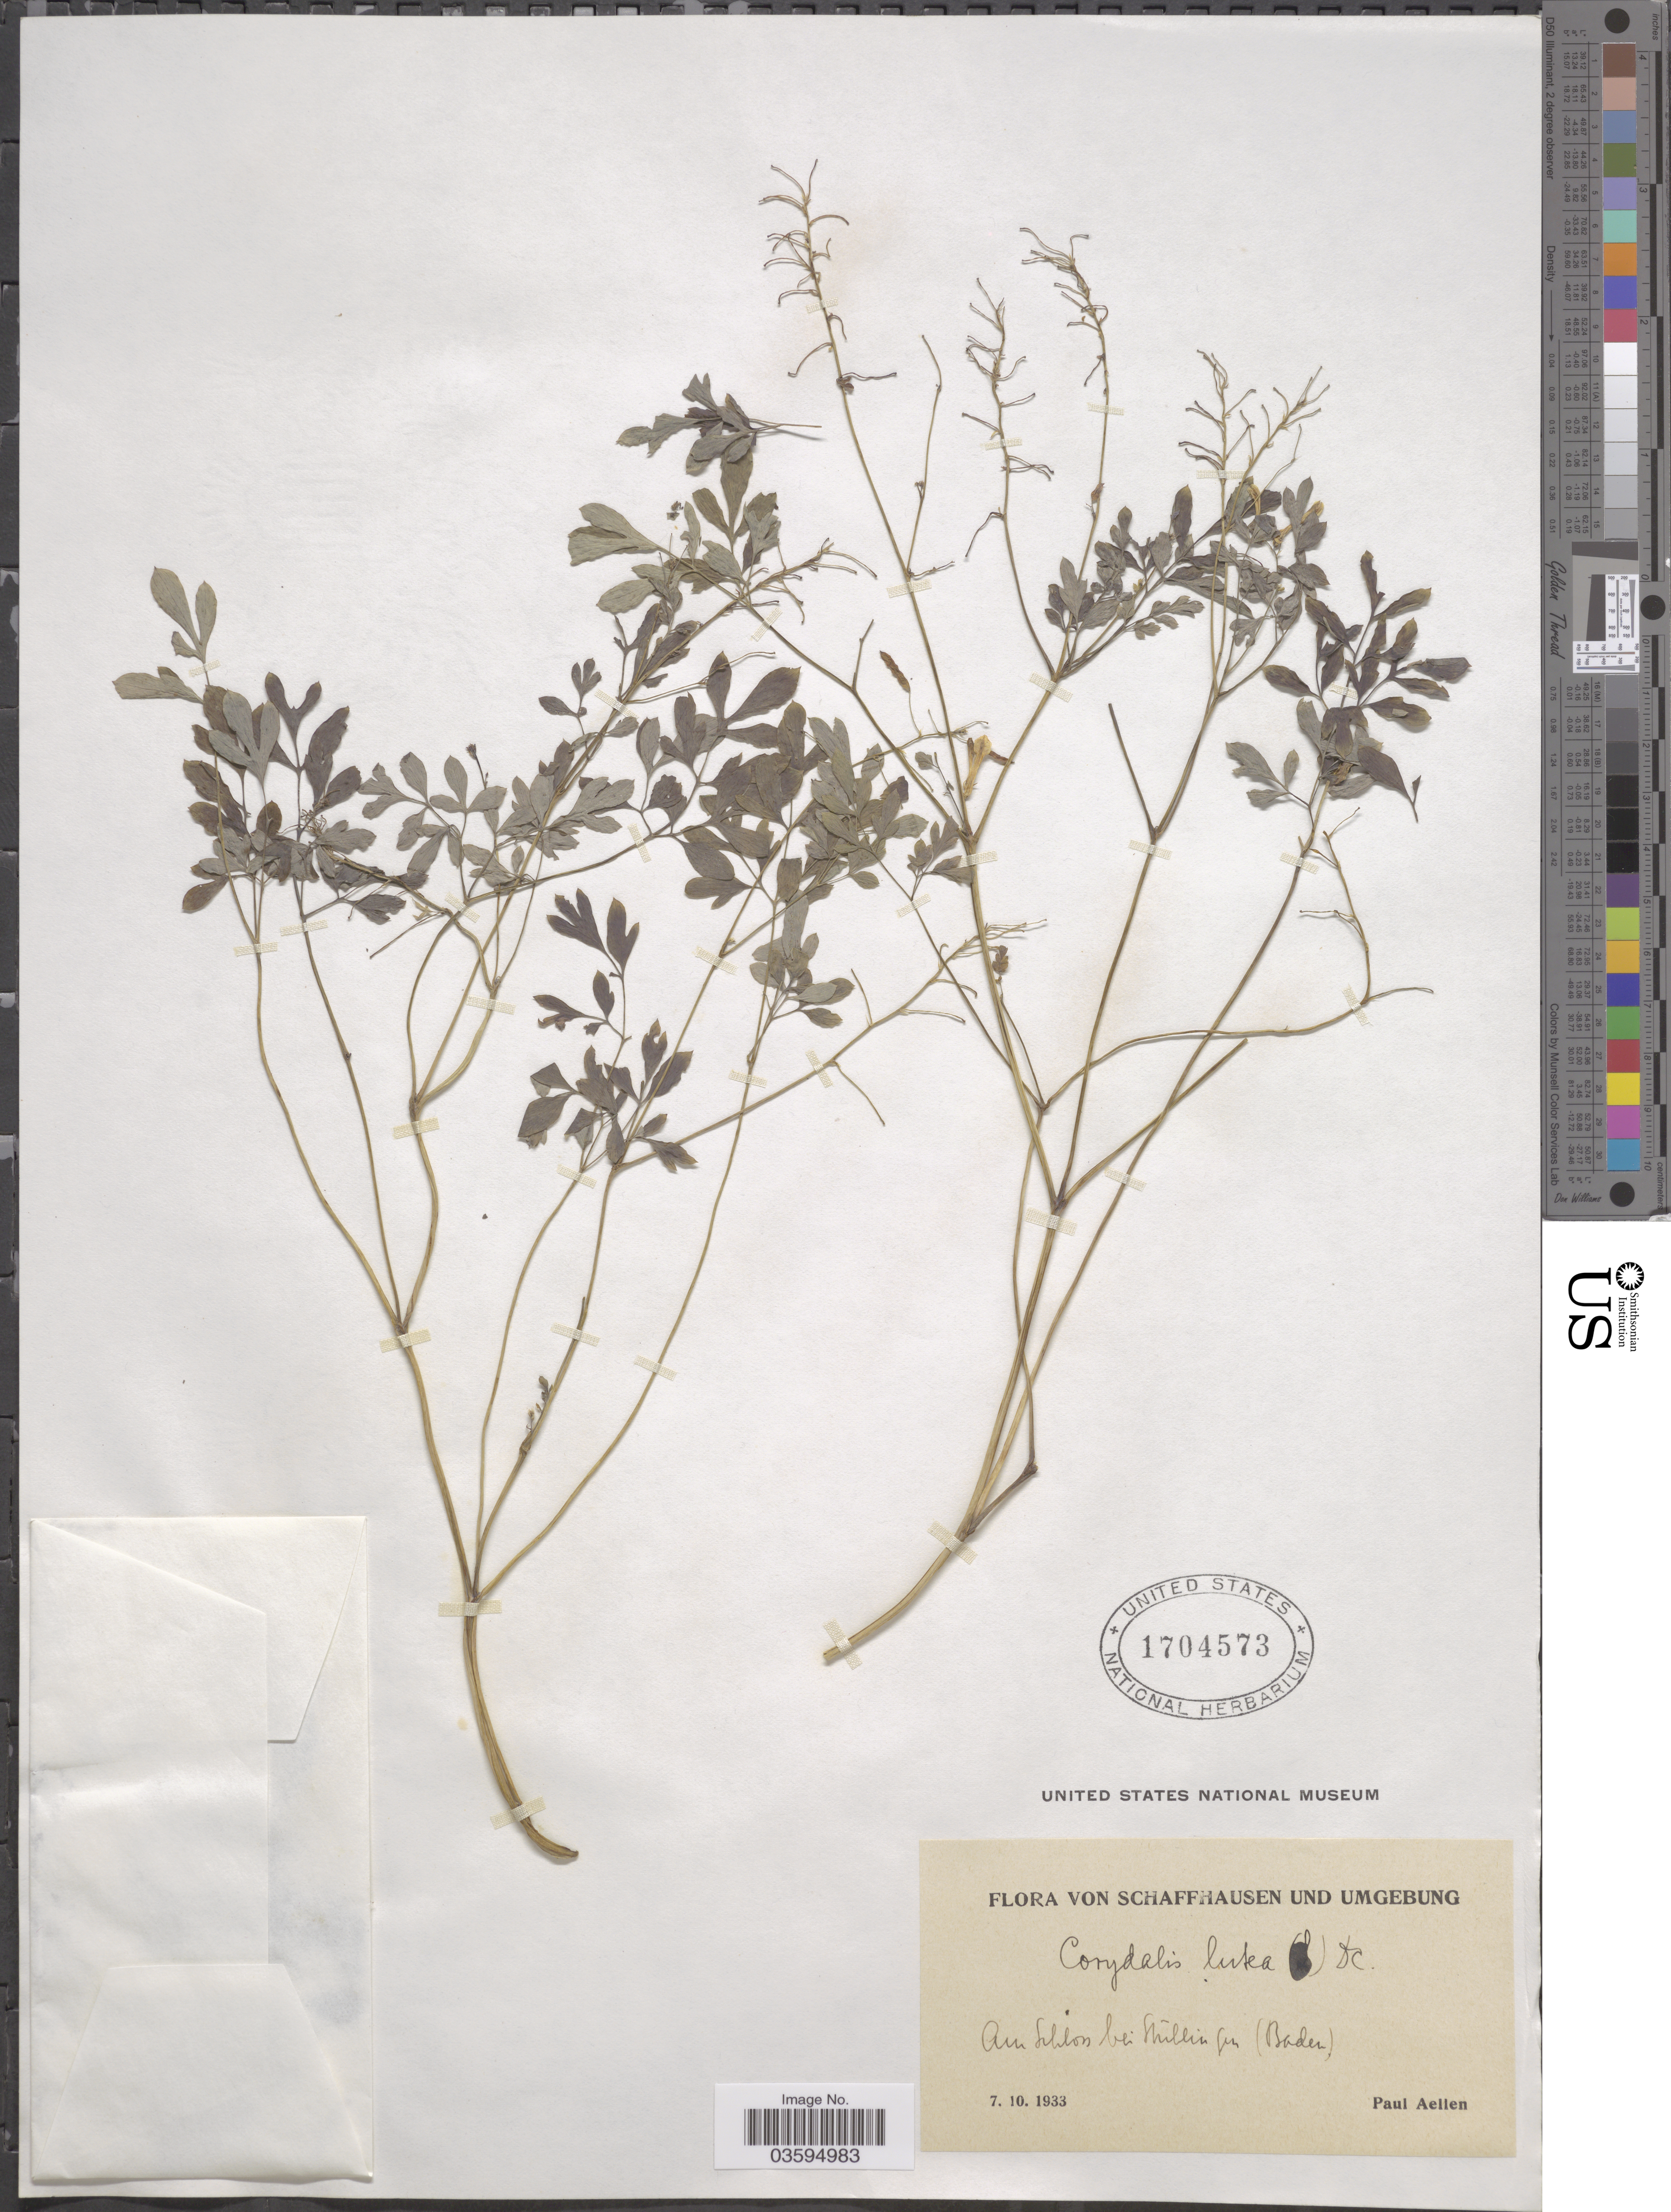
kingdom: Plantae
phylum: Tracheophyta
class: Magnoliopsida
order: Ranunculales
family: Papaveraceae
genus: Pseudofumaria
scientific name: Pseudofumaria lutea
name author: (L.) Borkh.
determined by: Strong, M. T., (US), Smithsonian Institution - National Museum of Natural History (UNITED STATES)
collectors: P. Aellen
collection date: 1933-10-07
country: Germany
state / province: Baden-Württemberg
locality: Schaffhausen und Umgebung. Am Siblon bei Millinginge [interpreted] (Baden).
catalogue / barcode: US 1704573